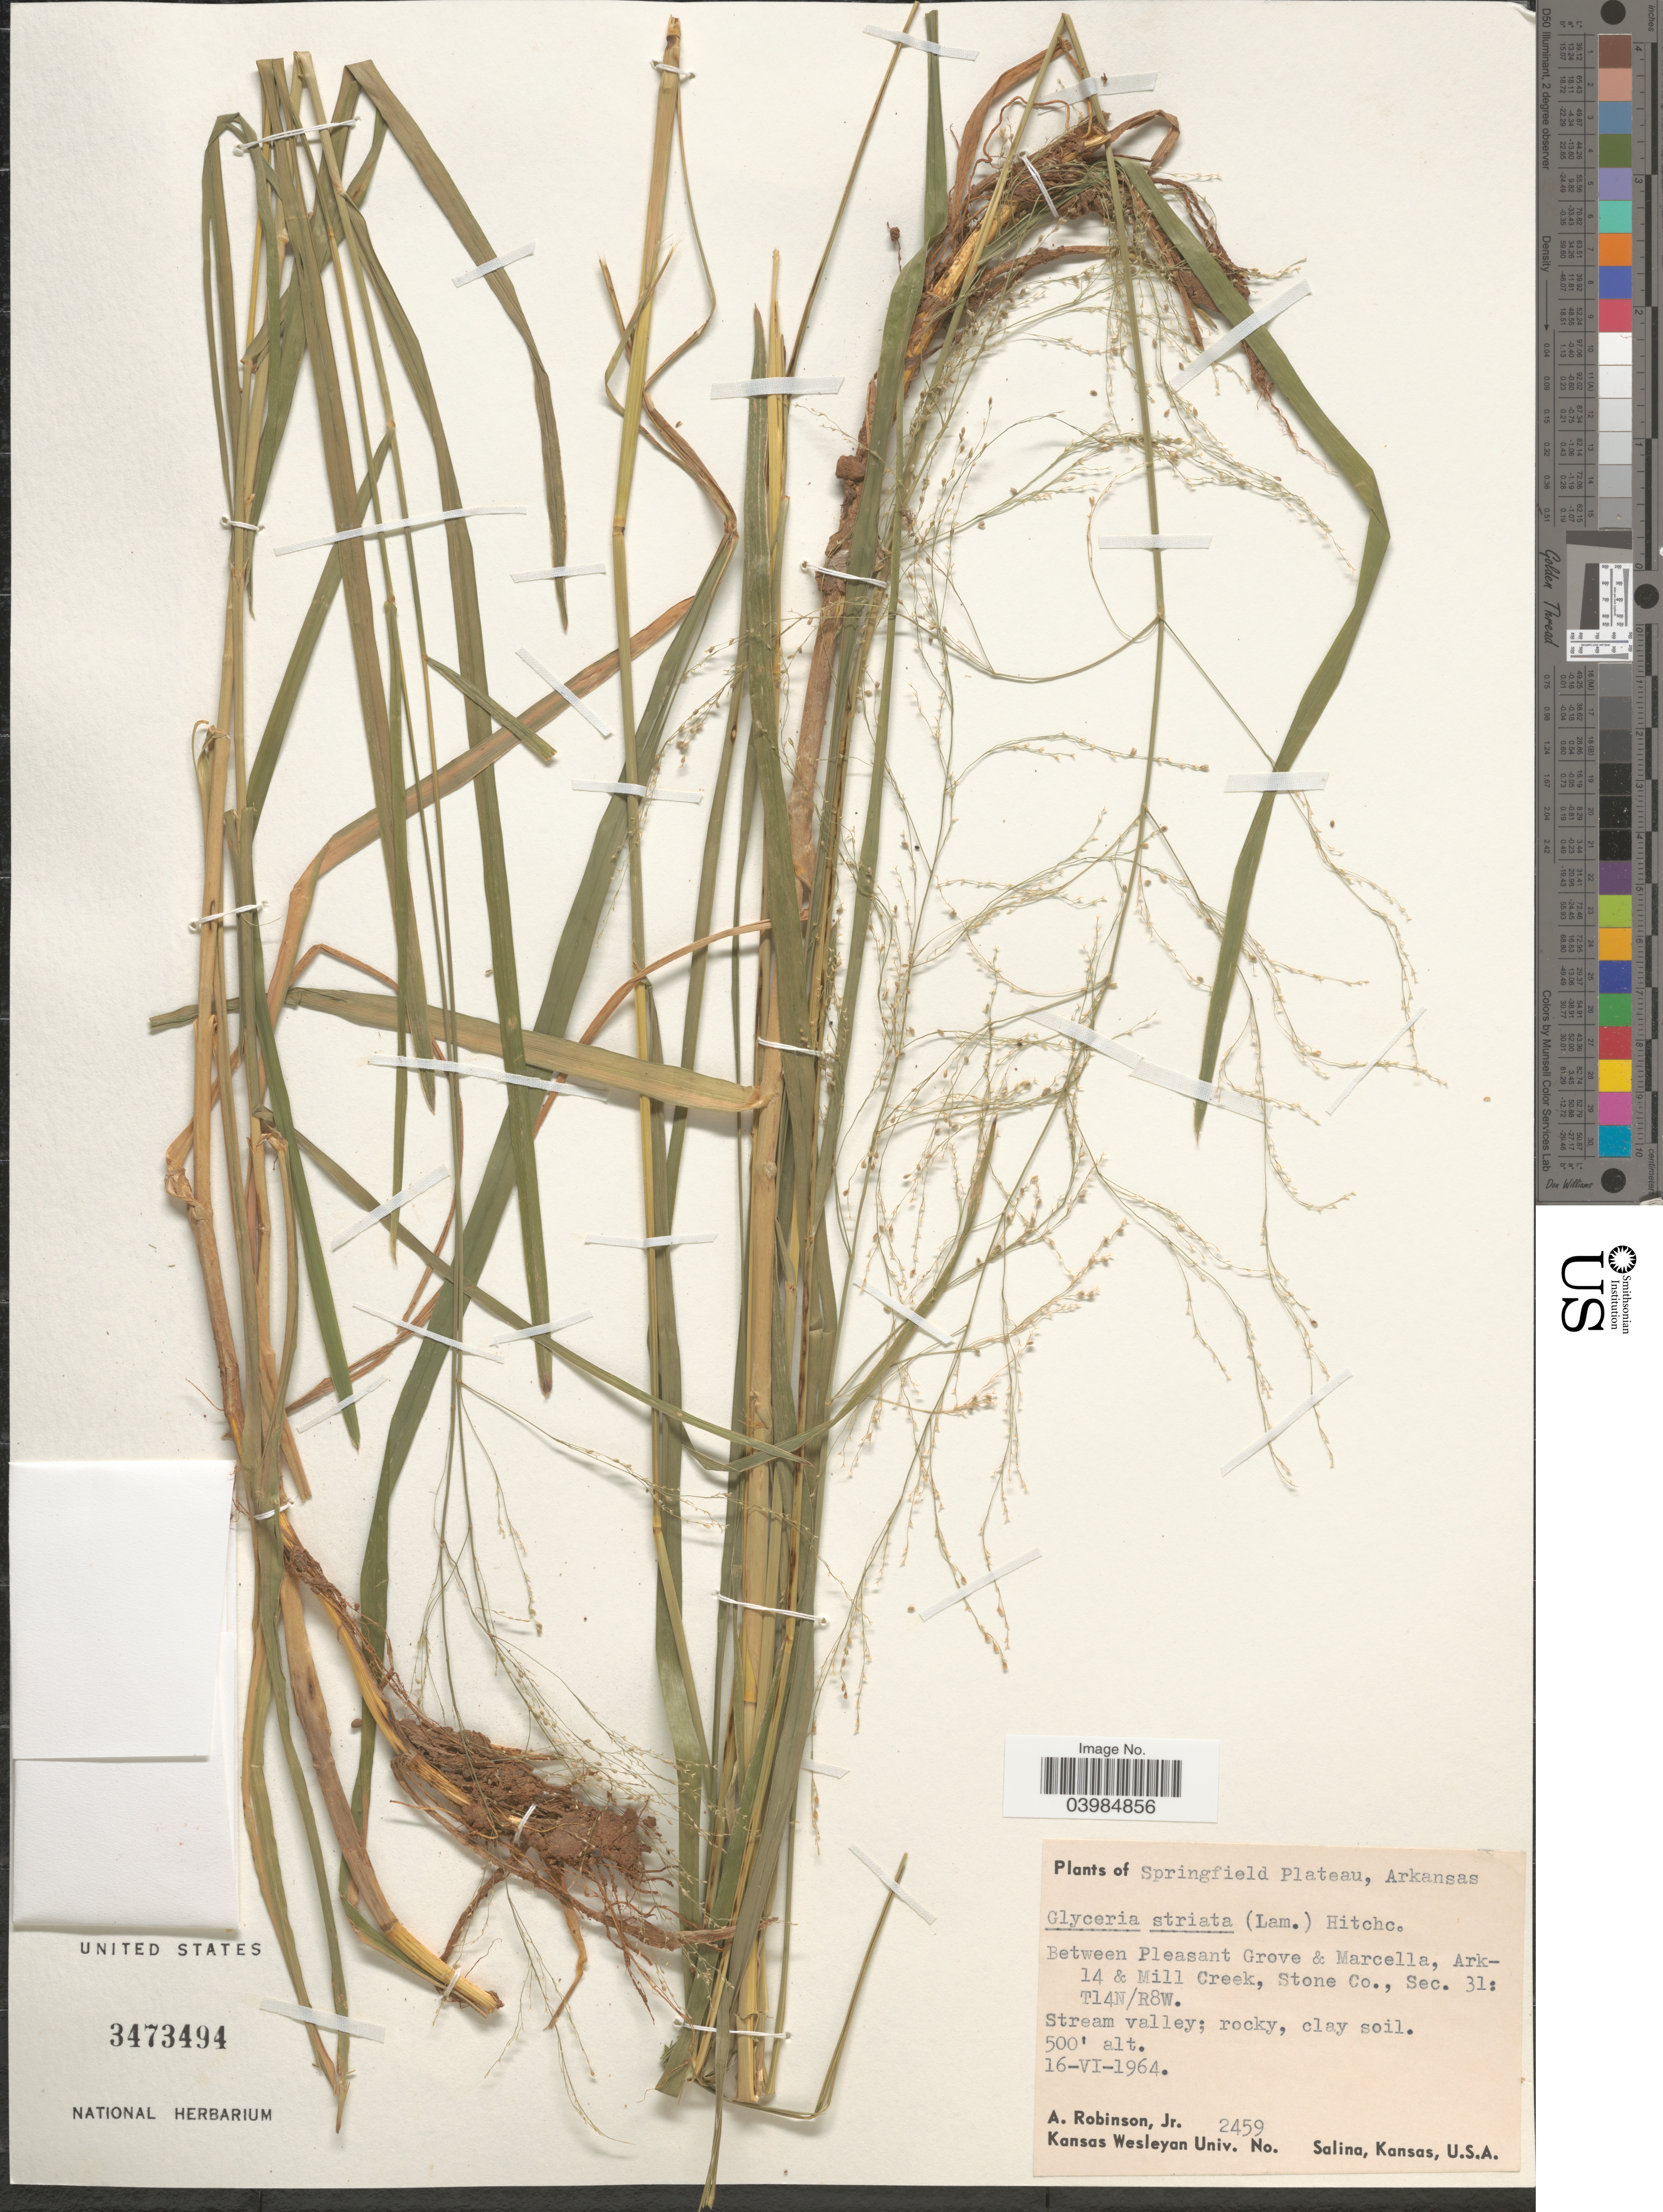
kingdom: Plantae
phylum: Tracheophyta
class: Liliopsida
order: Poales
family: Poaceae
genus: Glyceria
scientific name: Glyceria striata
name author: (Lam.) Hitchc.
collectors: A. Robinson Jr.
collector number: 2459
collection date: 1964-06-16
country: United States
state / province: Arkansas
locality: Springfield Plateau. Between Pleasant Grove & Marcella, Ark-14 & Mill Creek, Stone Co., Sec. 31: T14N/R8W. Stream valley.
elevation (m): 152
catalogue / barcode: US 3473494